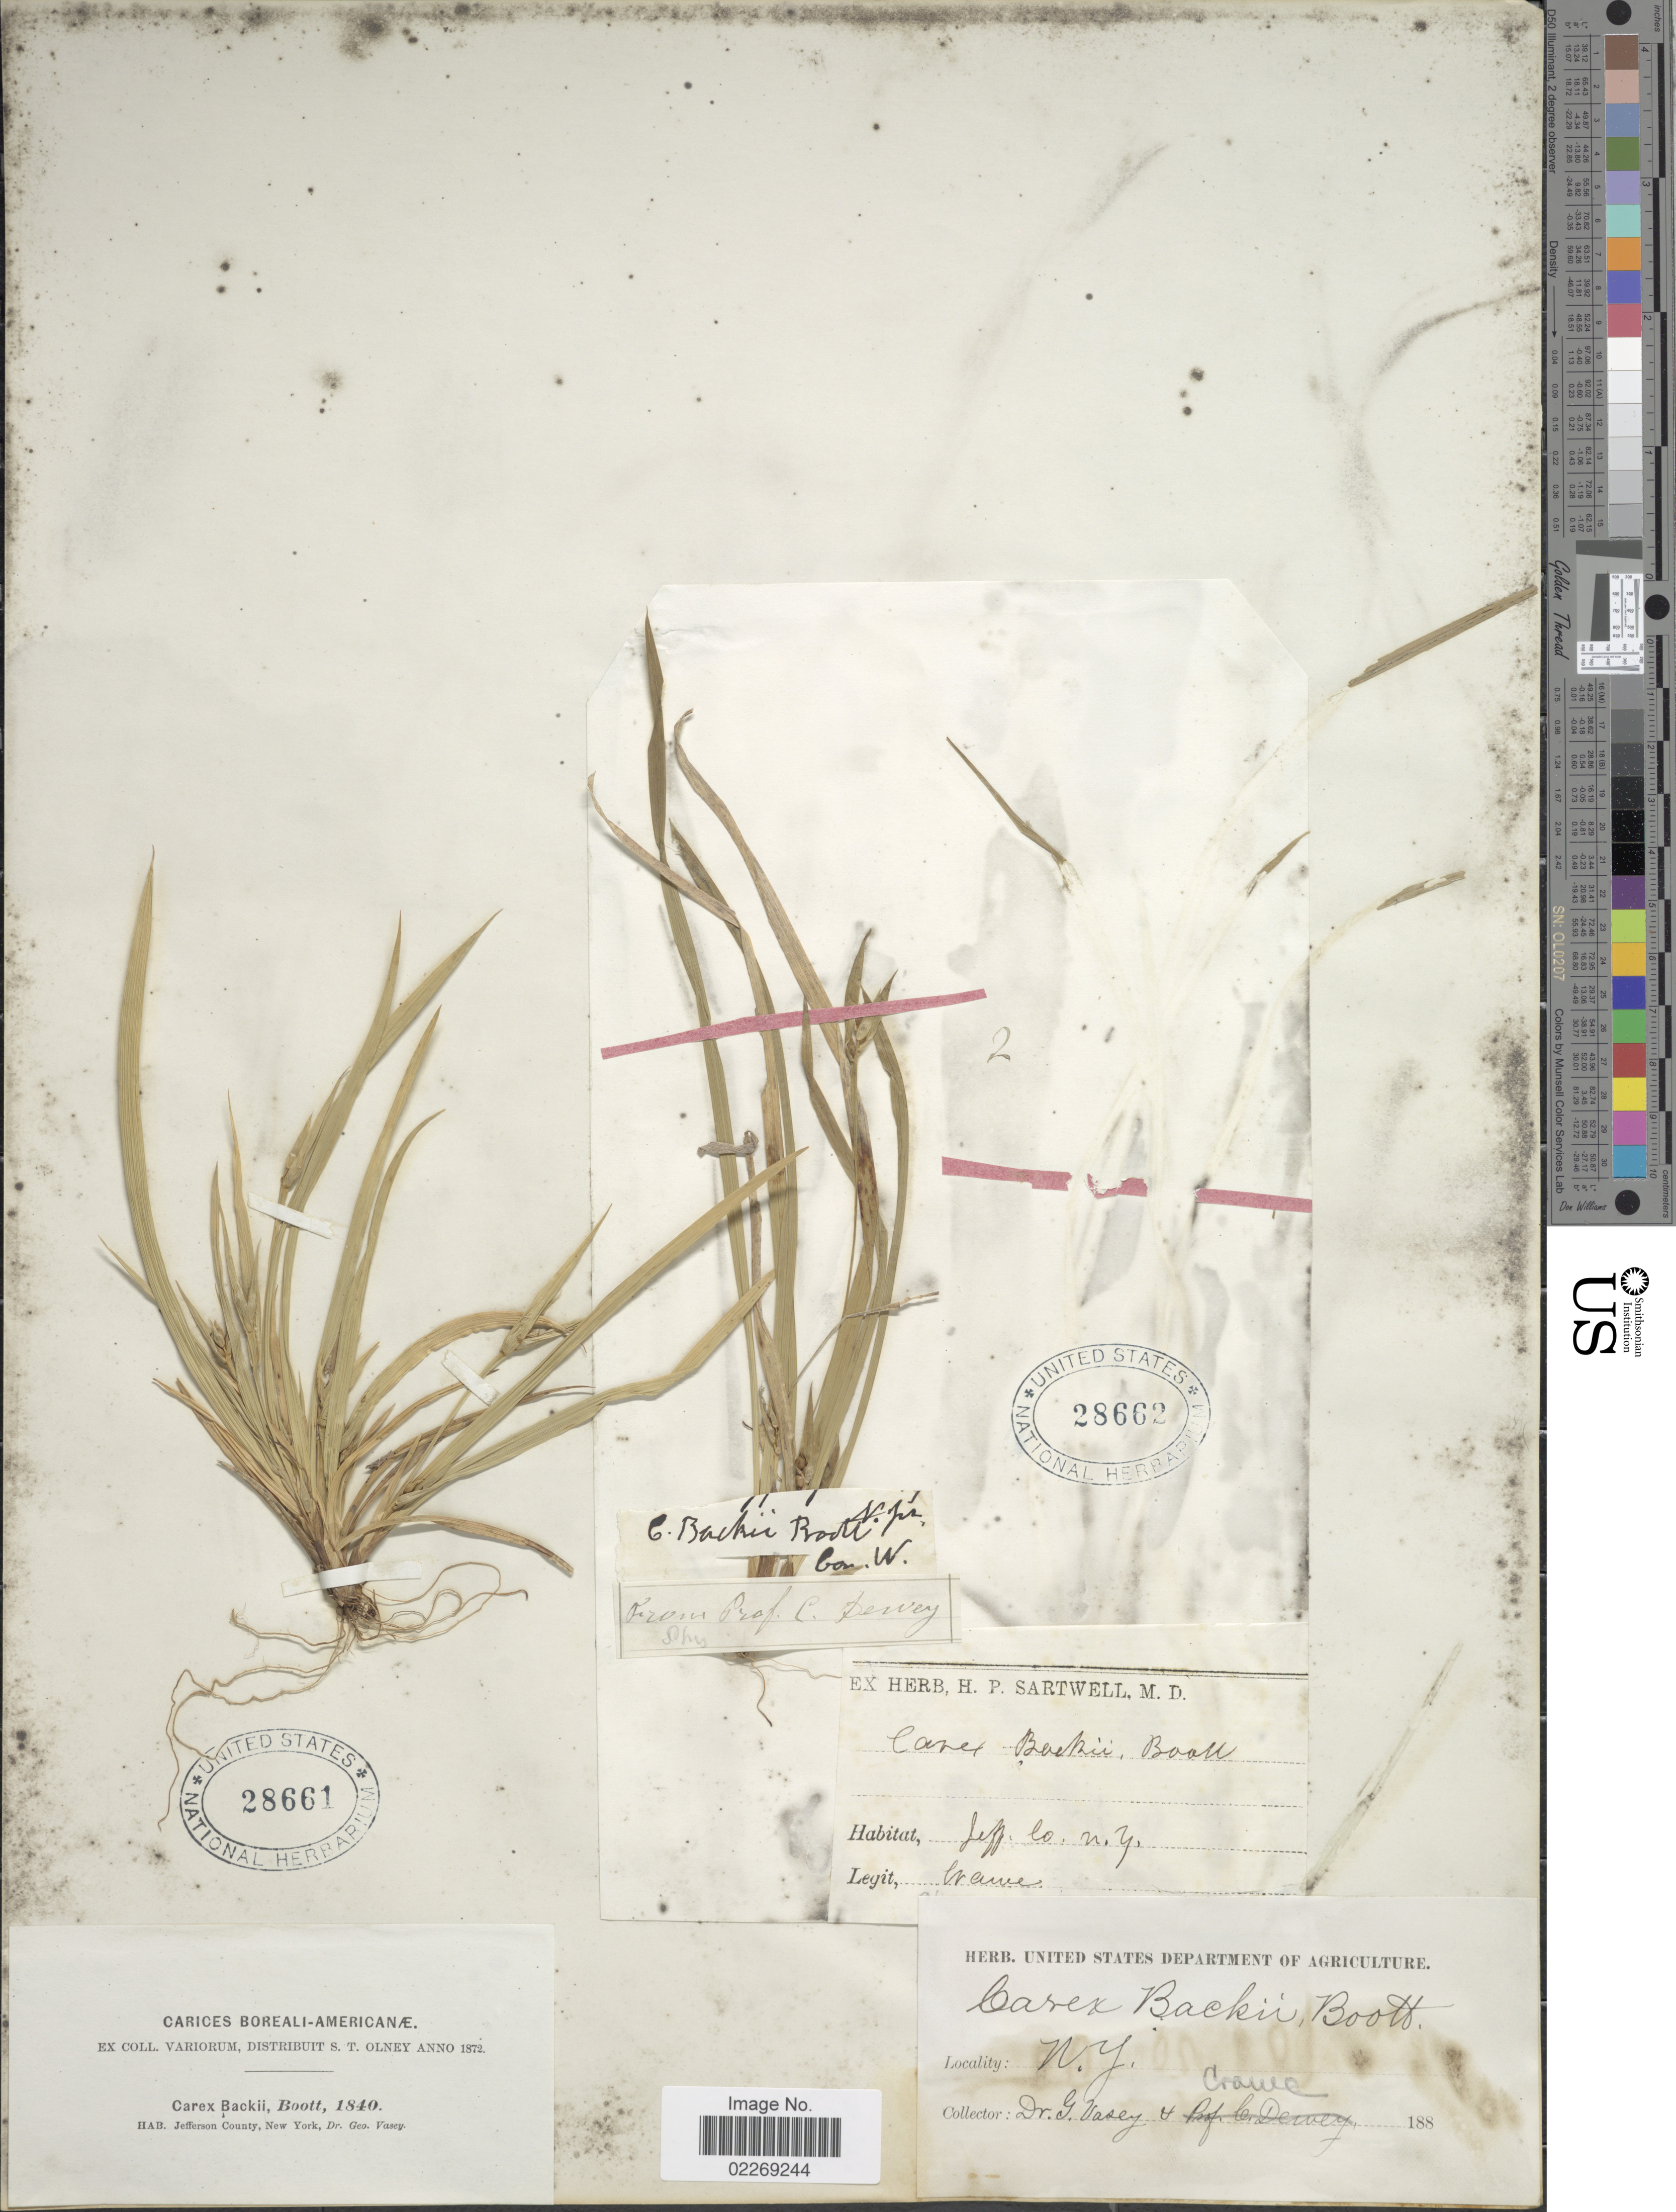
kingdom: Plantae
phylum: Tracheophyta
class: Liliopsida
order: Poales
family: Cyperaceae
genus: Carex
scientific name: Carex backii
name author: Boott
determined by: Strong, Mark T., (BOT), Smithsonian Institution - National Museum of Natural History (UNITED STATES)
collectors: G. Vasey & Crawe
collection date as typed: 188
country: United States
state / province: New York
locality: Jeff. Co.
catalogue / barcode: US 28662